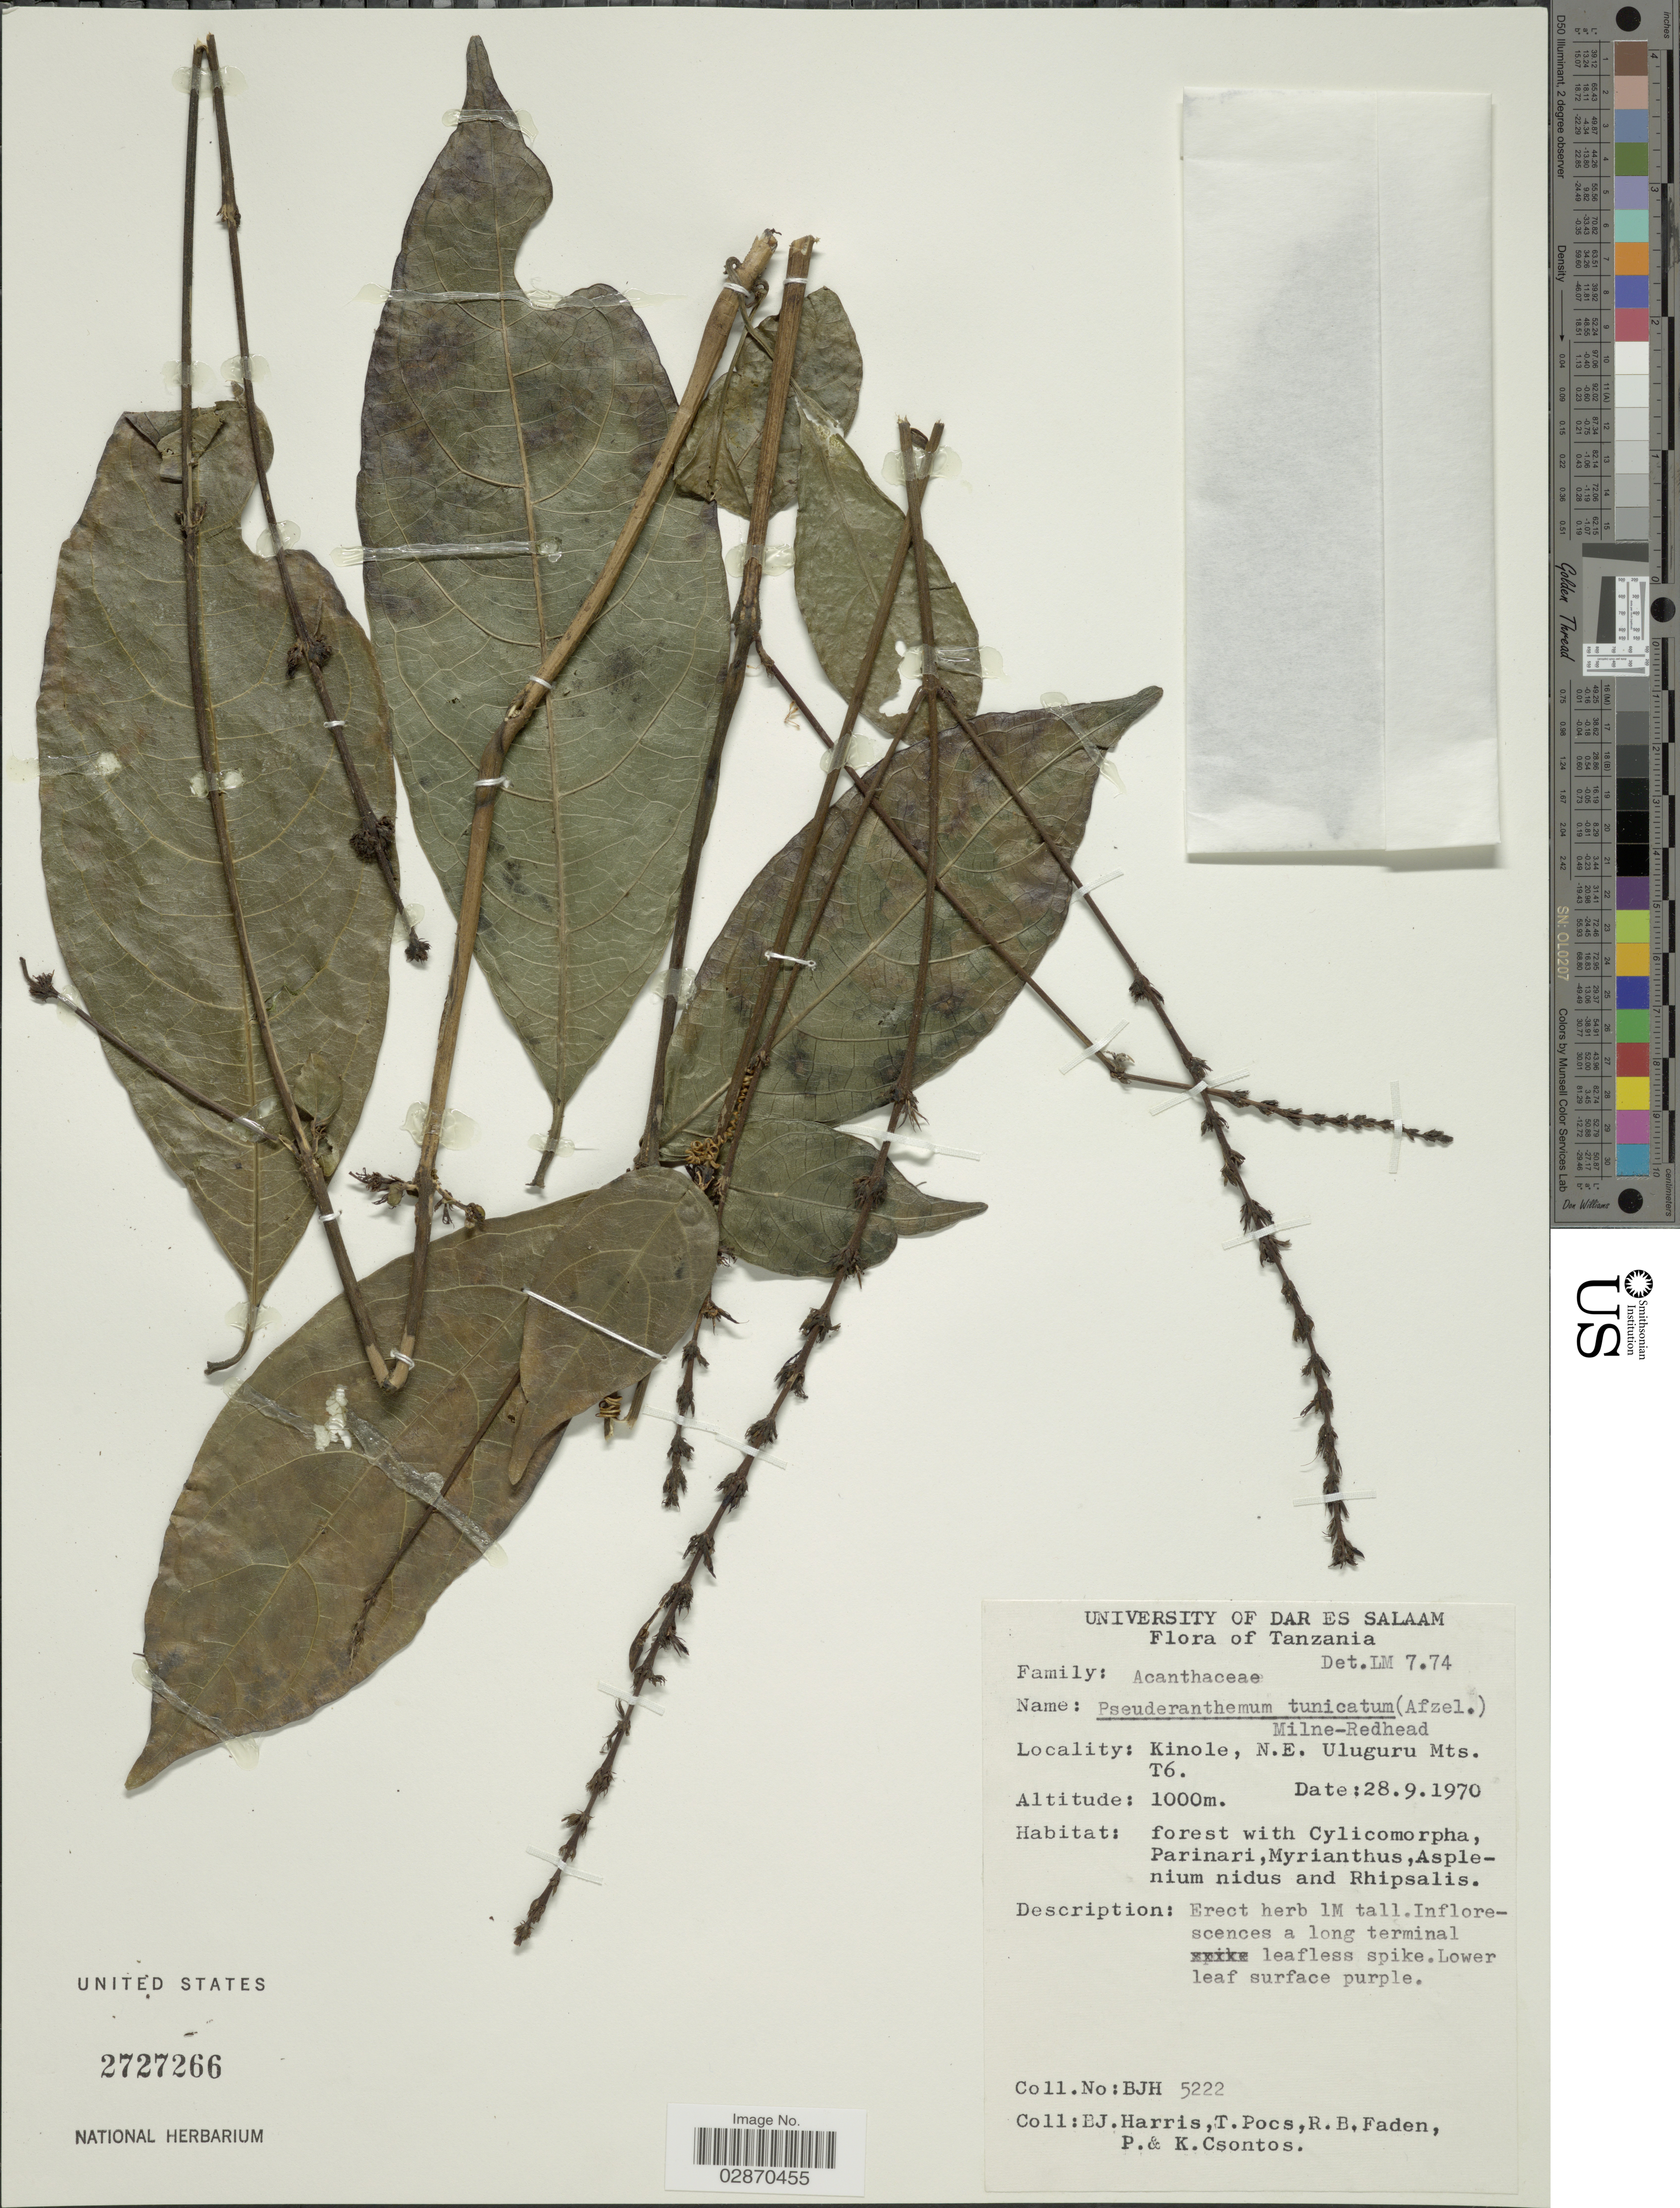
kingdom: Plantae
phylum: Tracheophyta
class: Magnoliopsida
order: Lamiales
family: Acanthaceae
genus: Pseuderanthemum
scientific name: Pseuderanthemum tunicatum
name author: (Afzel.) Milne-Redh.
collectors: B. J. Harris, T. Pocs, R. B. Faden, P. Csontos & K. Csontos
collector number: BJH 5222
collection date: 1970-09-28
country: Tanzania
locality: Kinole, N.E. Uluguru Mts. T6.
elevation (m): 1000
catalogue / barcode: US 2727266